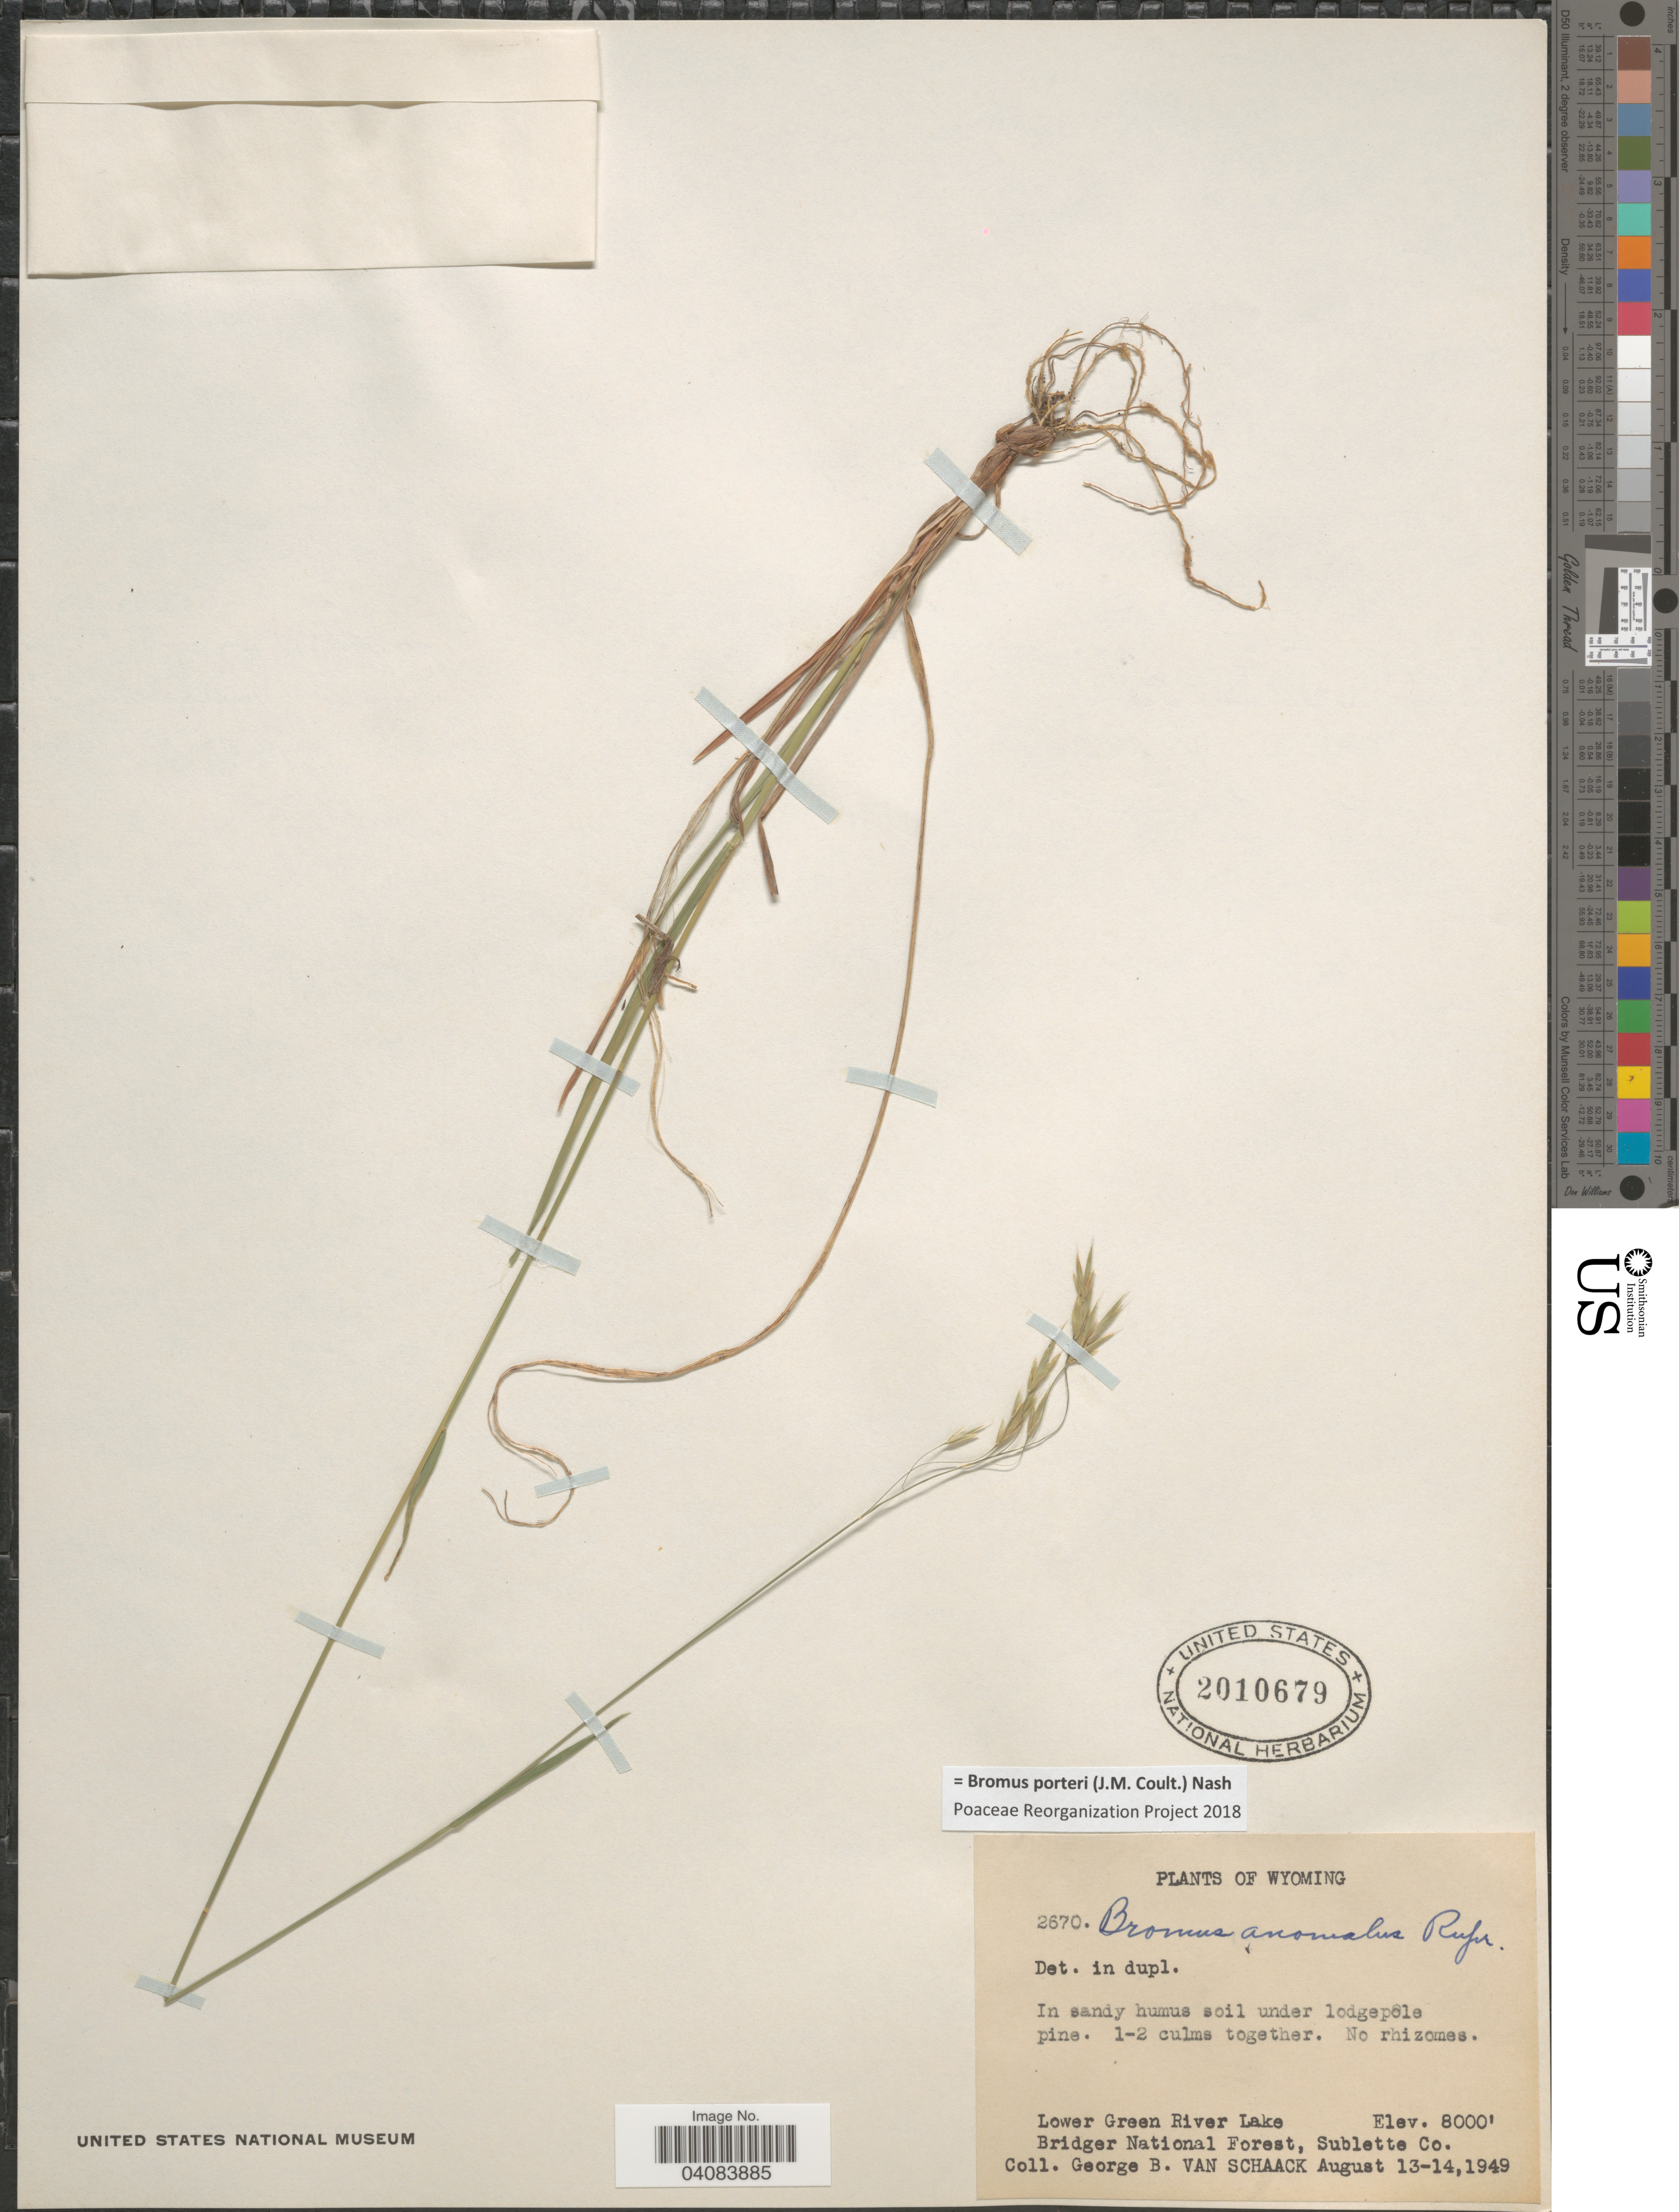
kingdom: Plantae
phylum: Tracheophyta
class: Liliopsida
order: Poales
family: Poaceae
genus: Bromus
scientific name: Bromus porteri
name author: (J.M. Coult.) Nash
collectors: G. Van Schaack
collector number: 2670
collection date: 1949-08-13/1949-08-14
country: United States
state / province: Wyoming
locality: In sandy humus soil under lodgepole pine. Lower Green River Lake. Bridger National Forest, Sublette Co.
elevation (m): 2438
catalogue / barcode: US 2010679